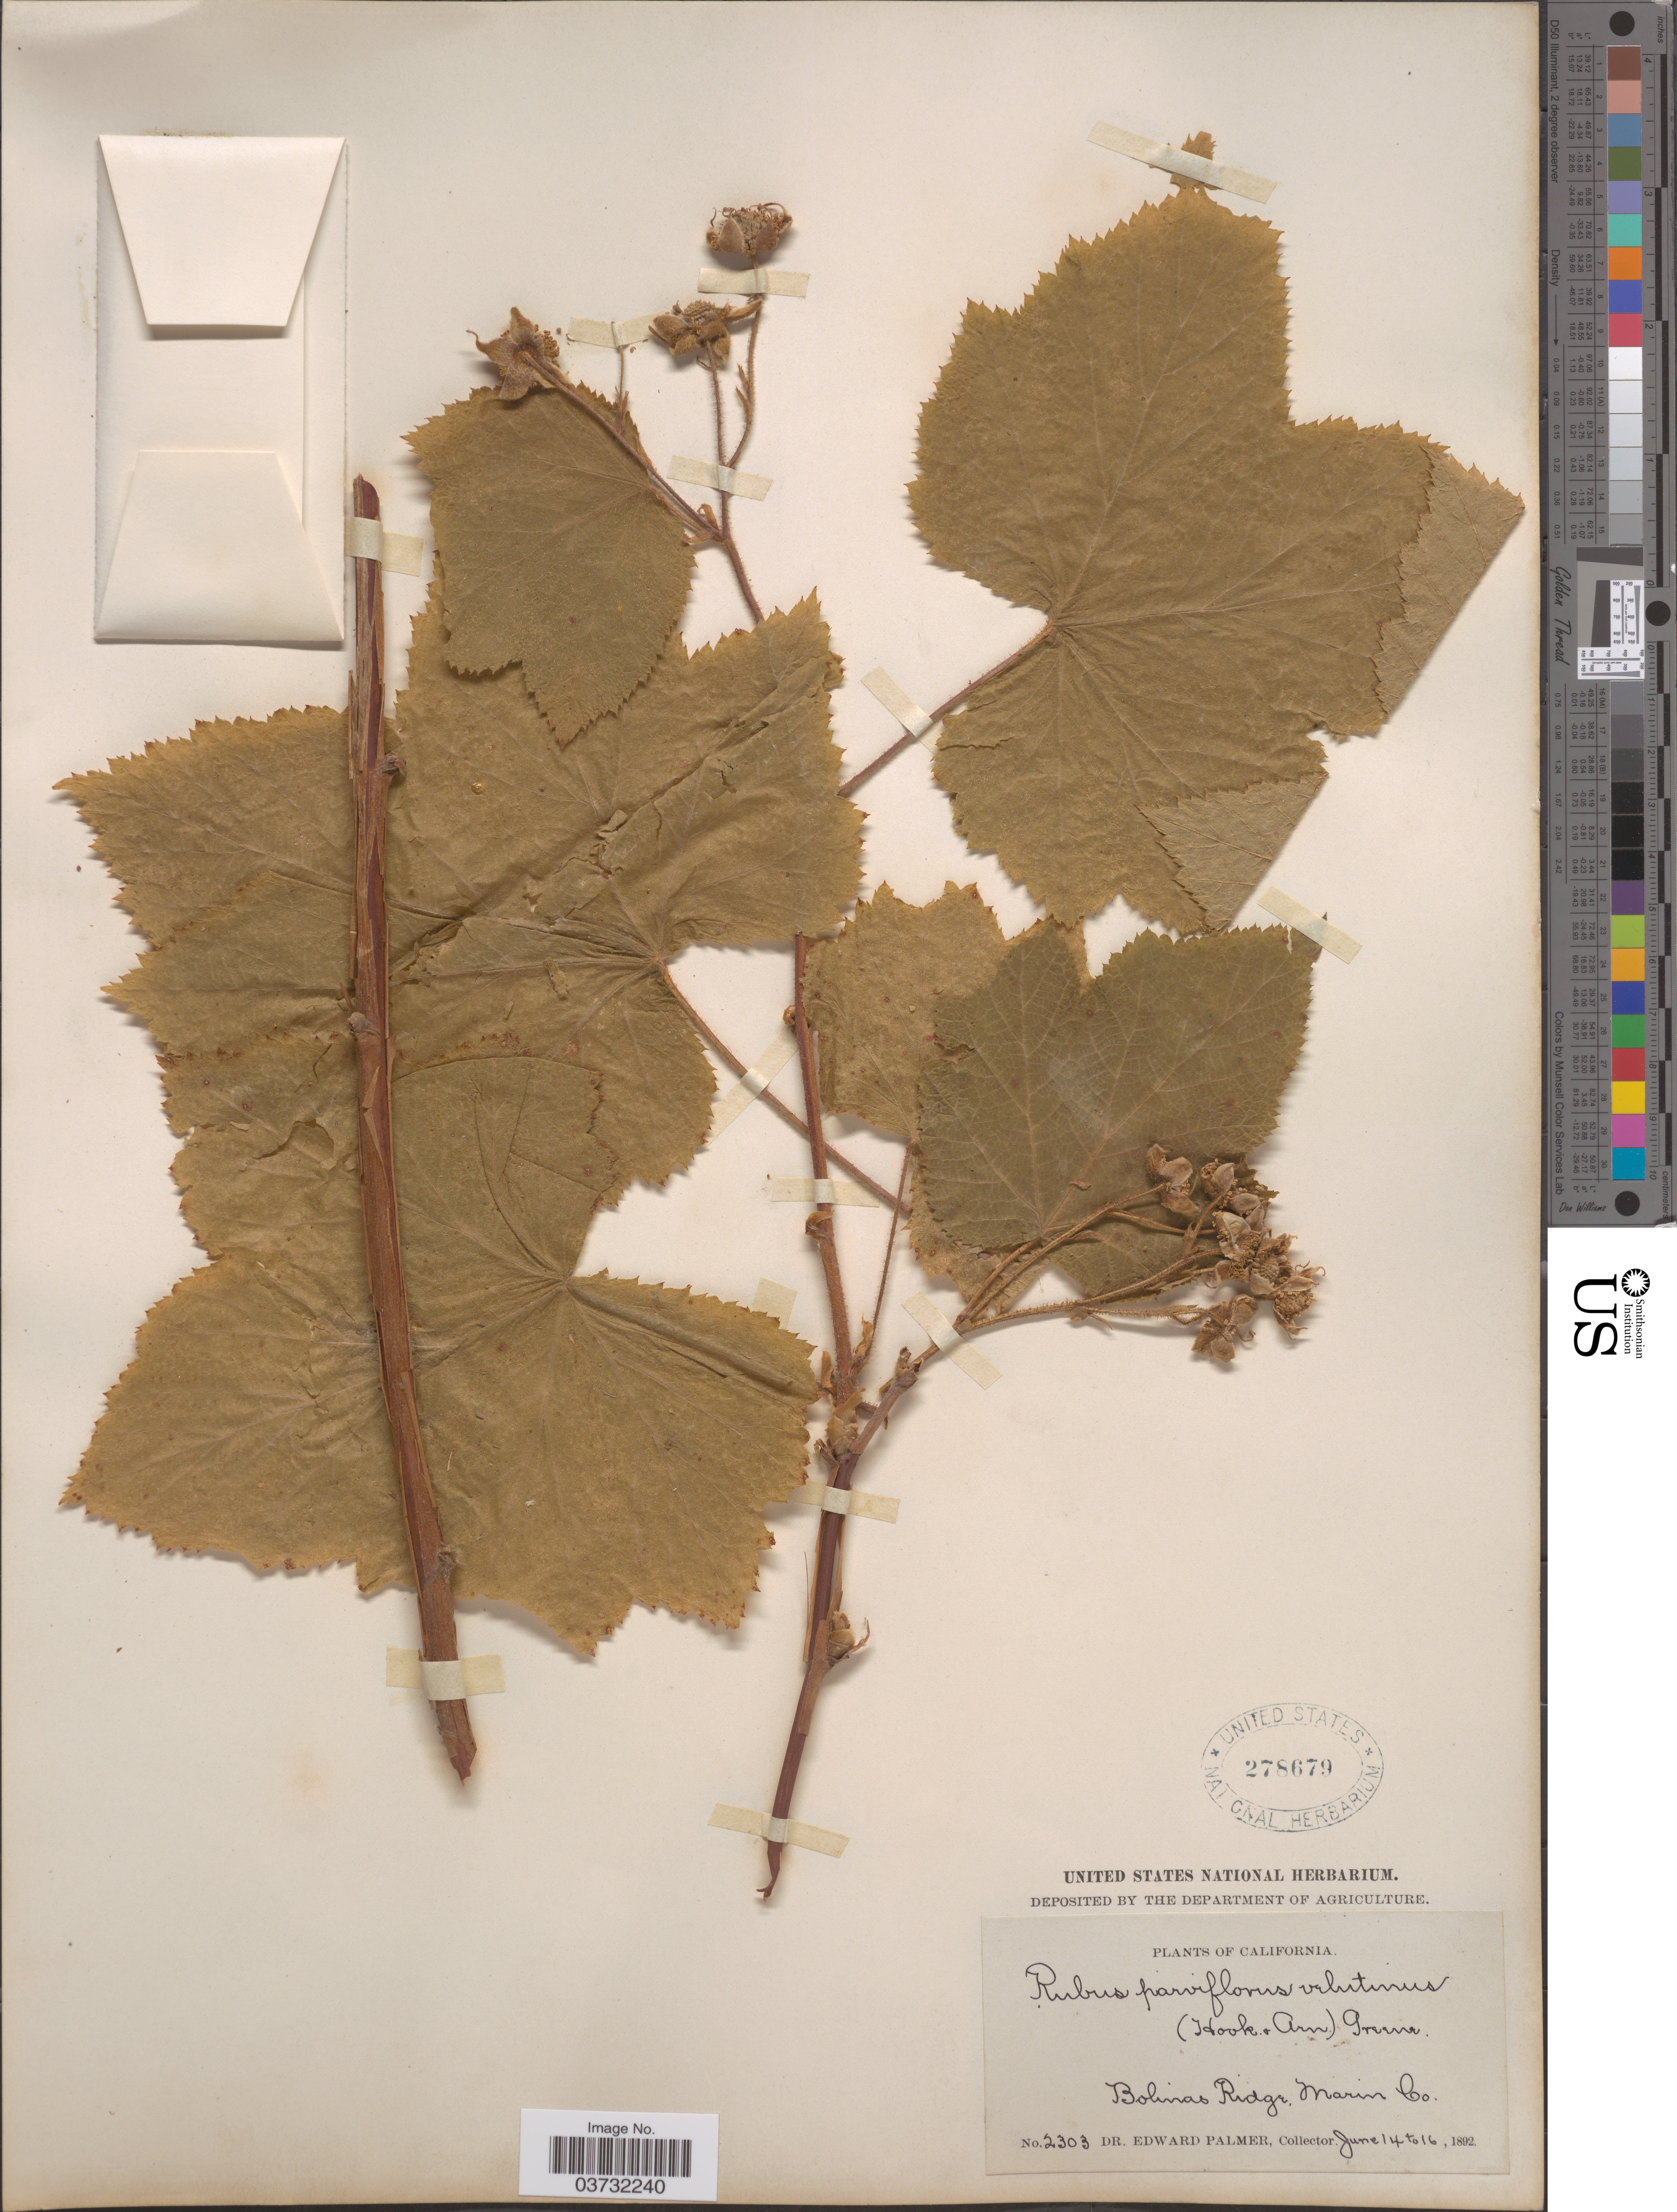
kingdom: Plantae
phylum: Tracheophyta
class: Magnoliopsida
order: Rosales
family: Rosaceae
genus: Rubus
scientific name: Rubus tomentosus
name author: Borkh.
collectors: E. Palmer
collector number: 2303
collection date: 1892-06-14/1892-06-16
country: United States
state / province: California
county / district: Marin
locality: Bolinas Ridge, Marin Co.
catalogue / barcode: US 278679